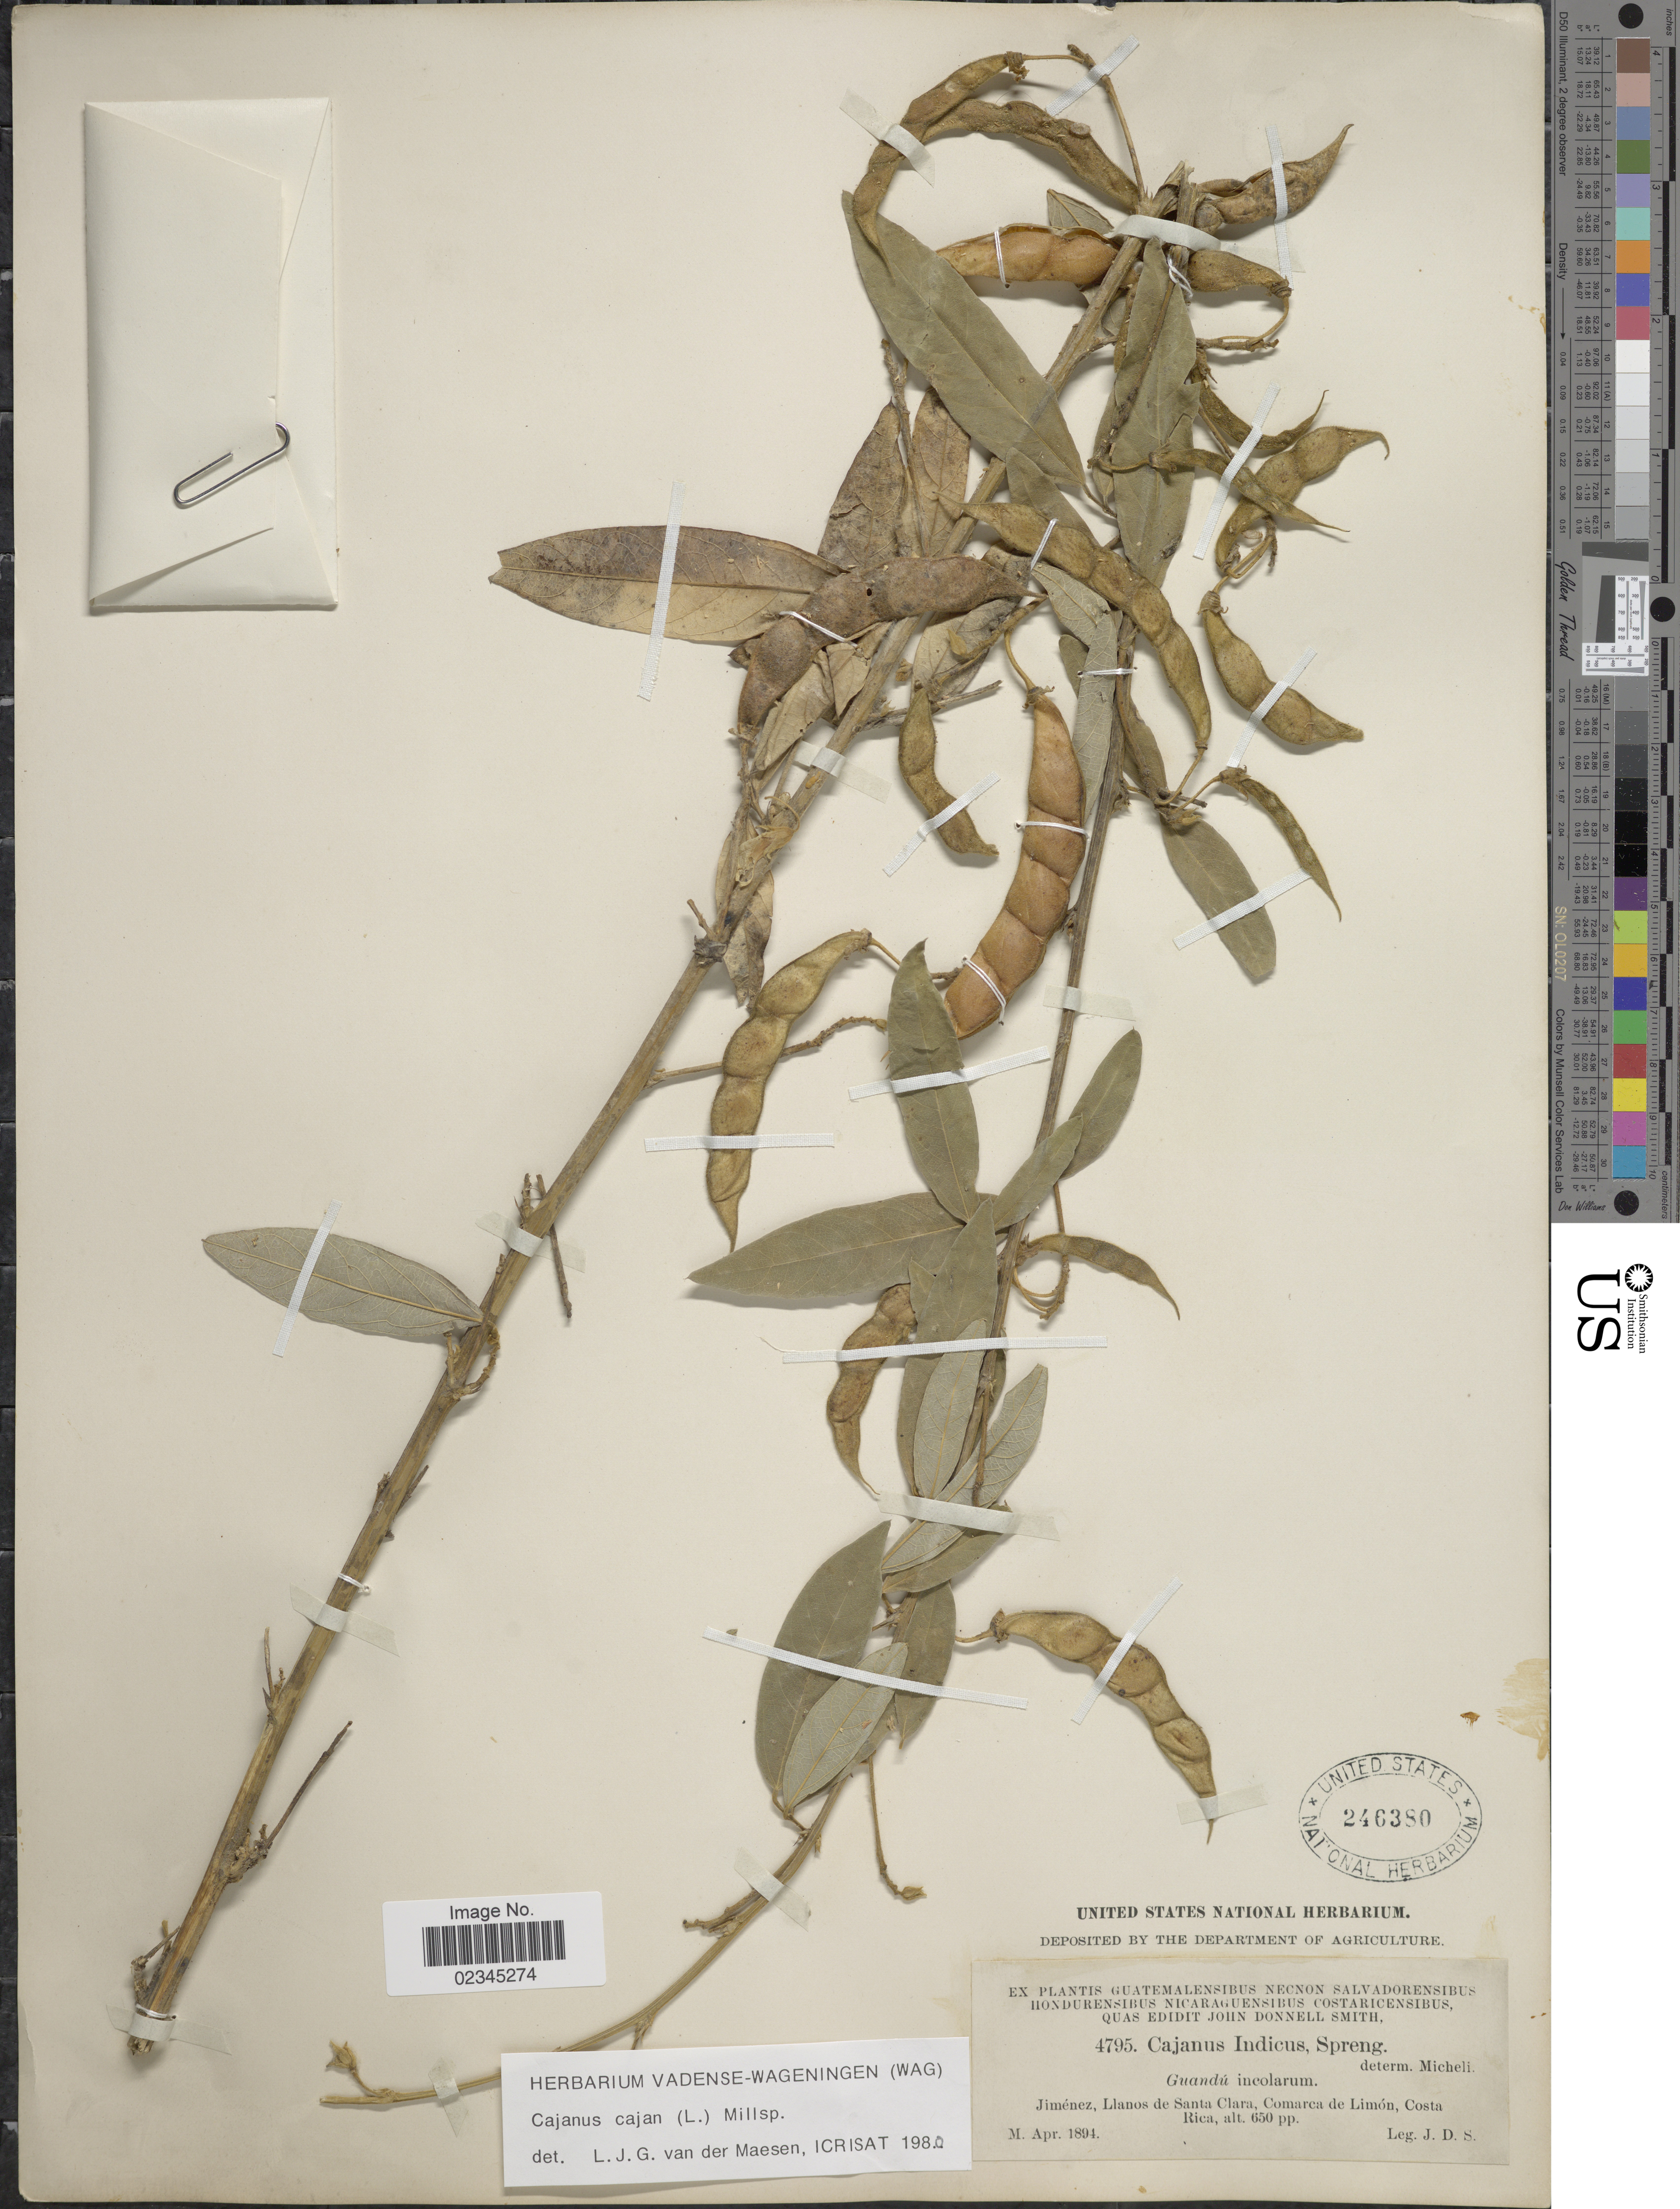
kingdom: Plantae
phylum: Tracheophyta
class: Magnoliopsida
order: Fabales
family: Fabaceae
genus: Cajanus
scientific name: Cajanus cajan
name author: (L.) Huth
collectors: J. Donnell Smith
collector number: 4795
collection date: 1894-04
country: Costa Rica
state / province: Limón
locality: Jiménez, Llanos de Santa Clara, Comarca de Limón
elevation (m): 198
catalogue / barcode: US 246380